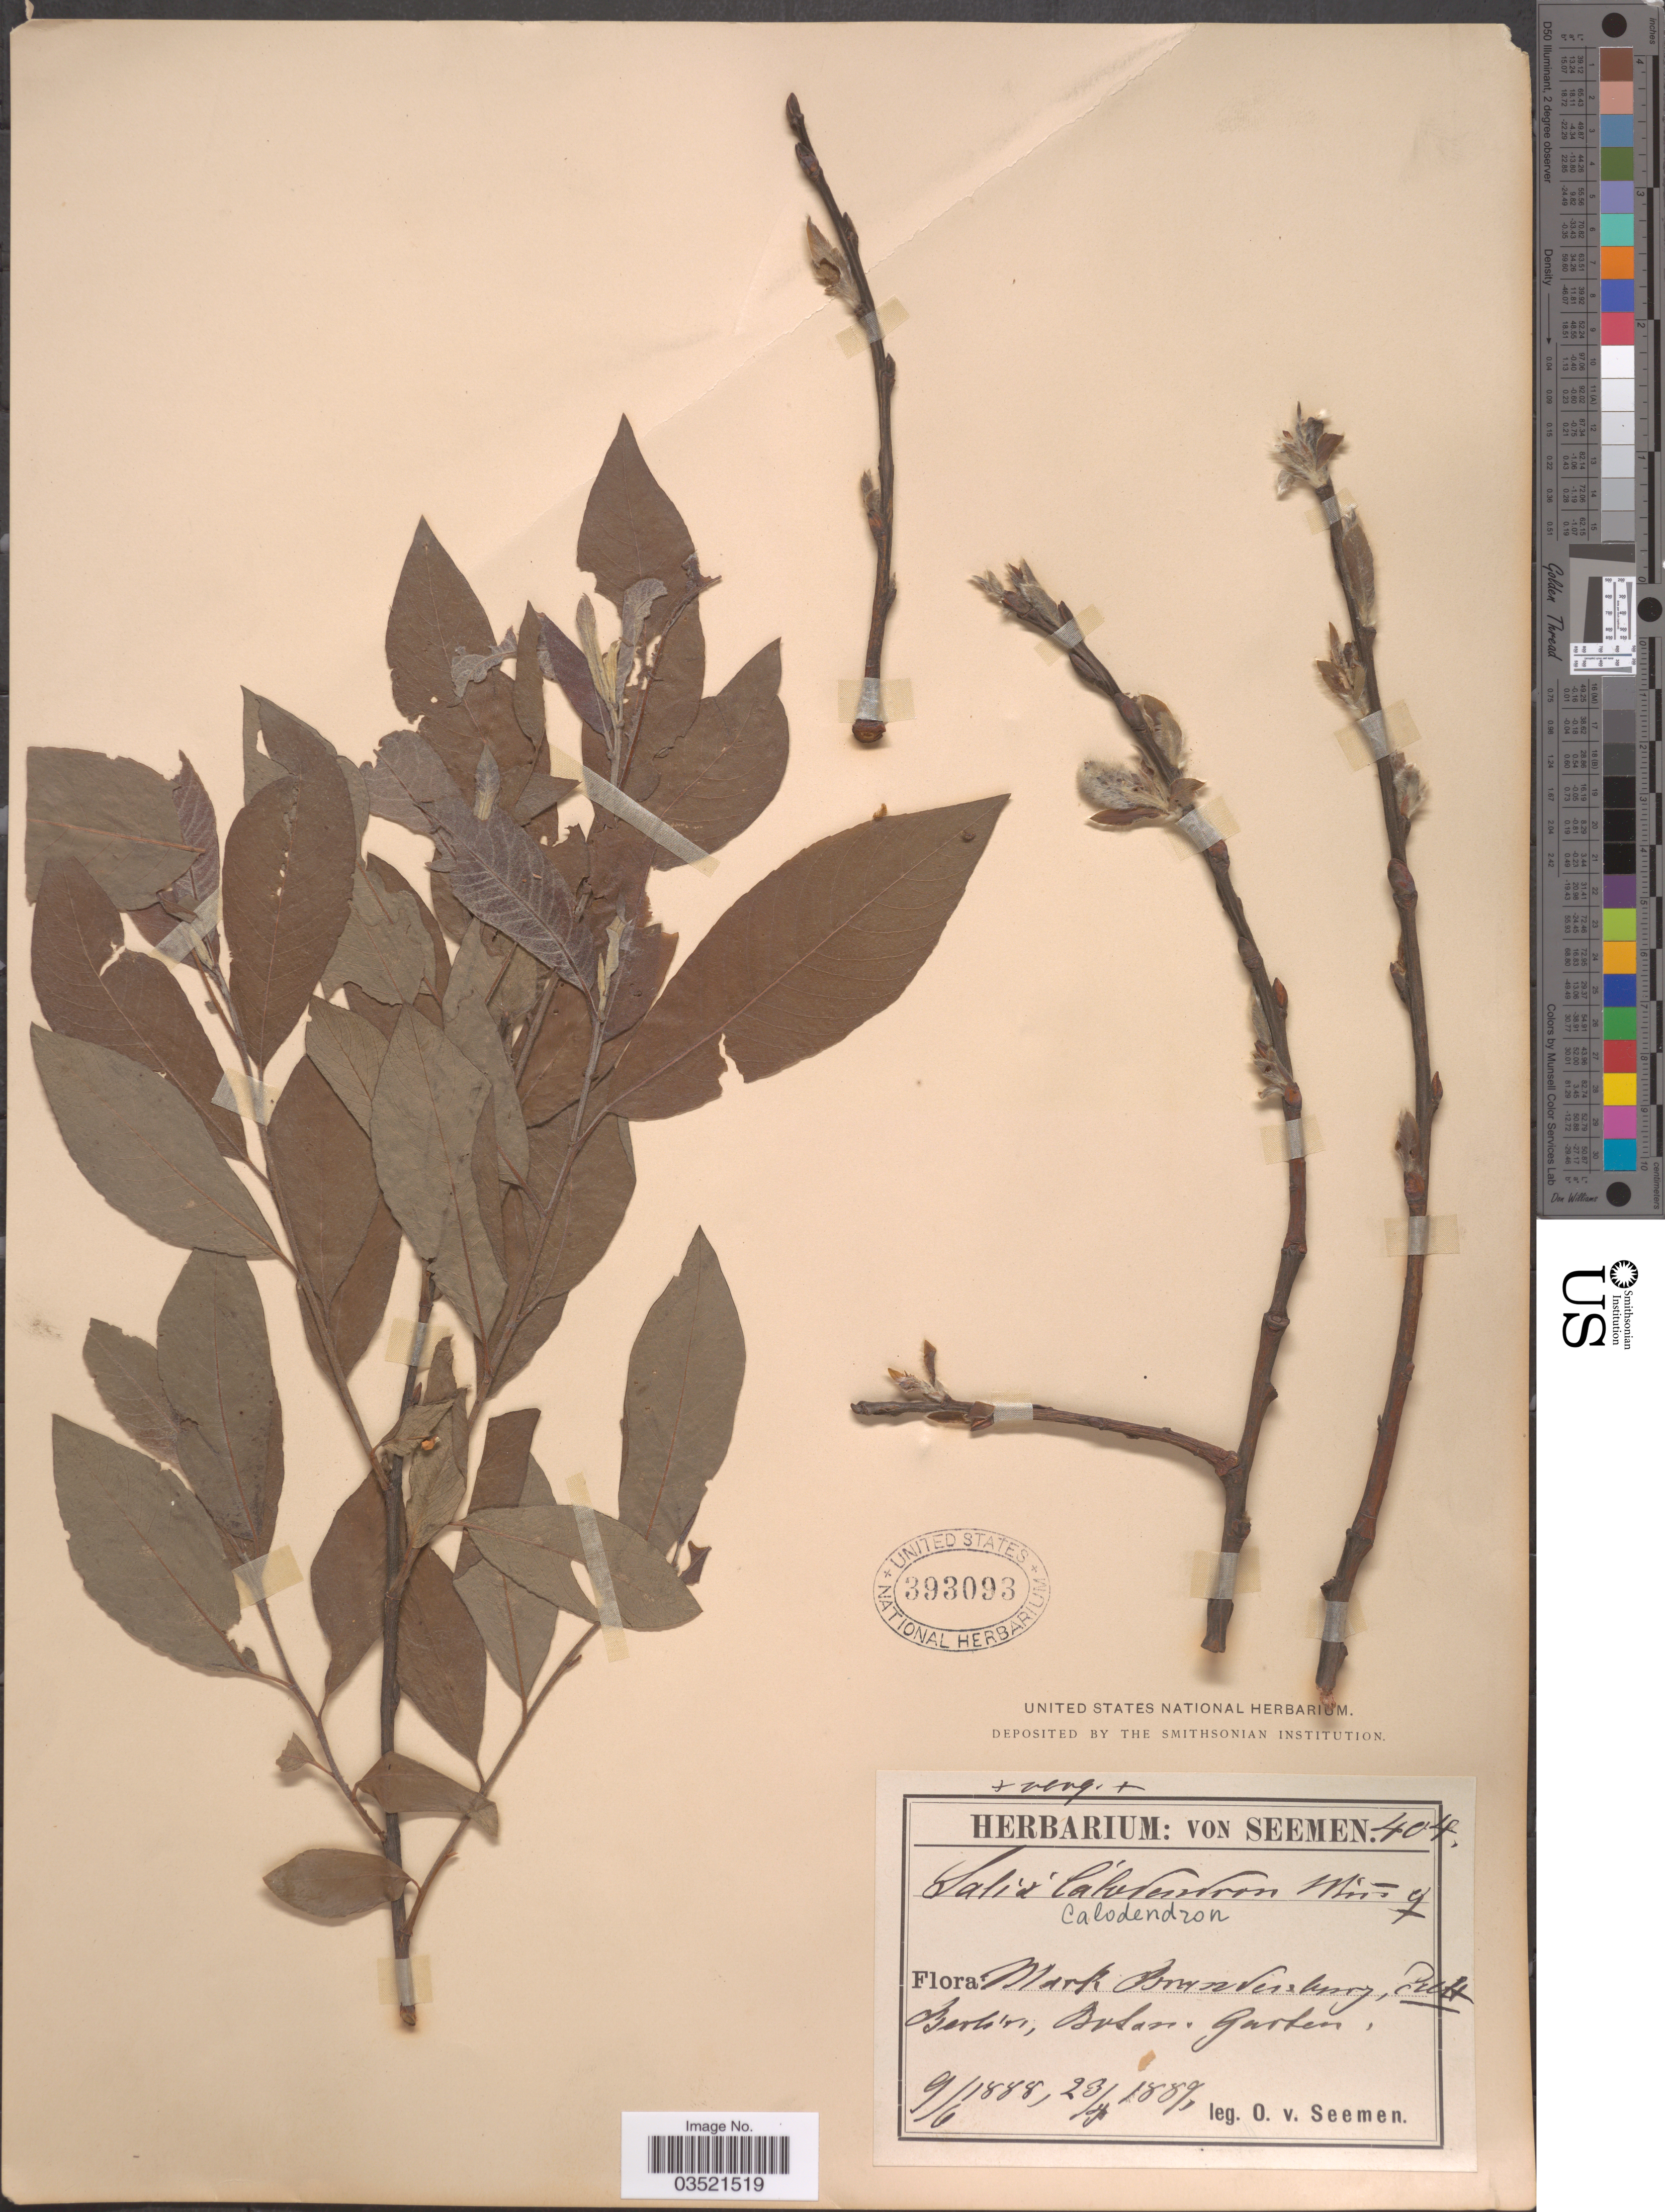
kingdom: Plantae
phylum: Tracheophyta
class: Magnoliopsida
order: Malpighiales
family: Salicaceae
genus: Salix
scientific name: Salix calodendron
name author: Wimm.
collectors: K. O. von Seemen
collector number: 404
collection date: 1888-06-09/1889-04-23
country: Germany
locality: Mark Brandenburg, cult Berlin, Botan. Garten.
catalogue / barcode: US 393093